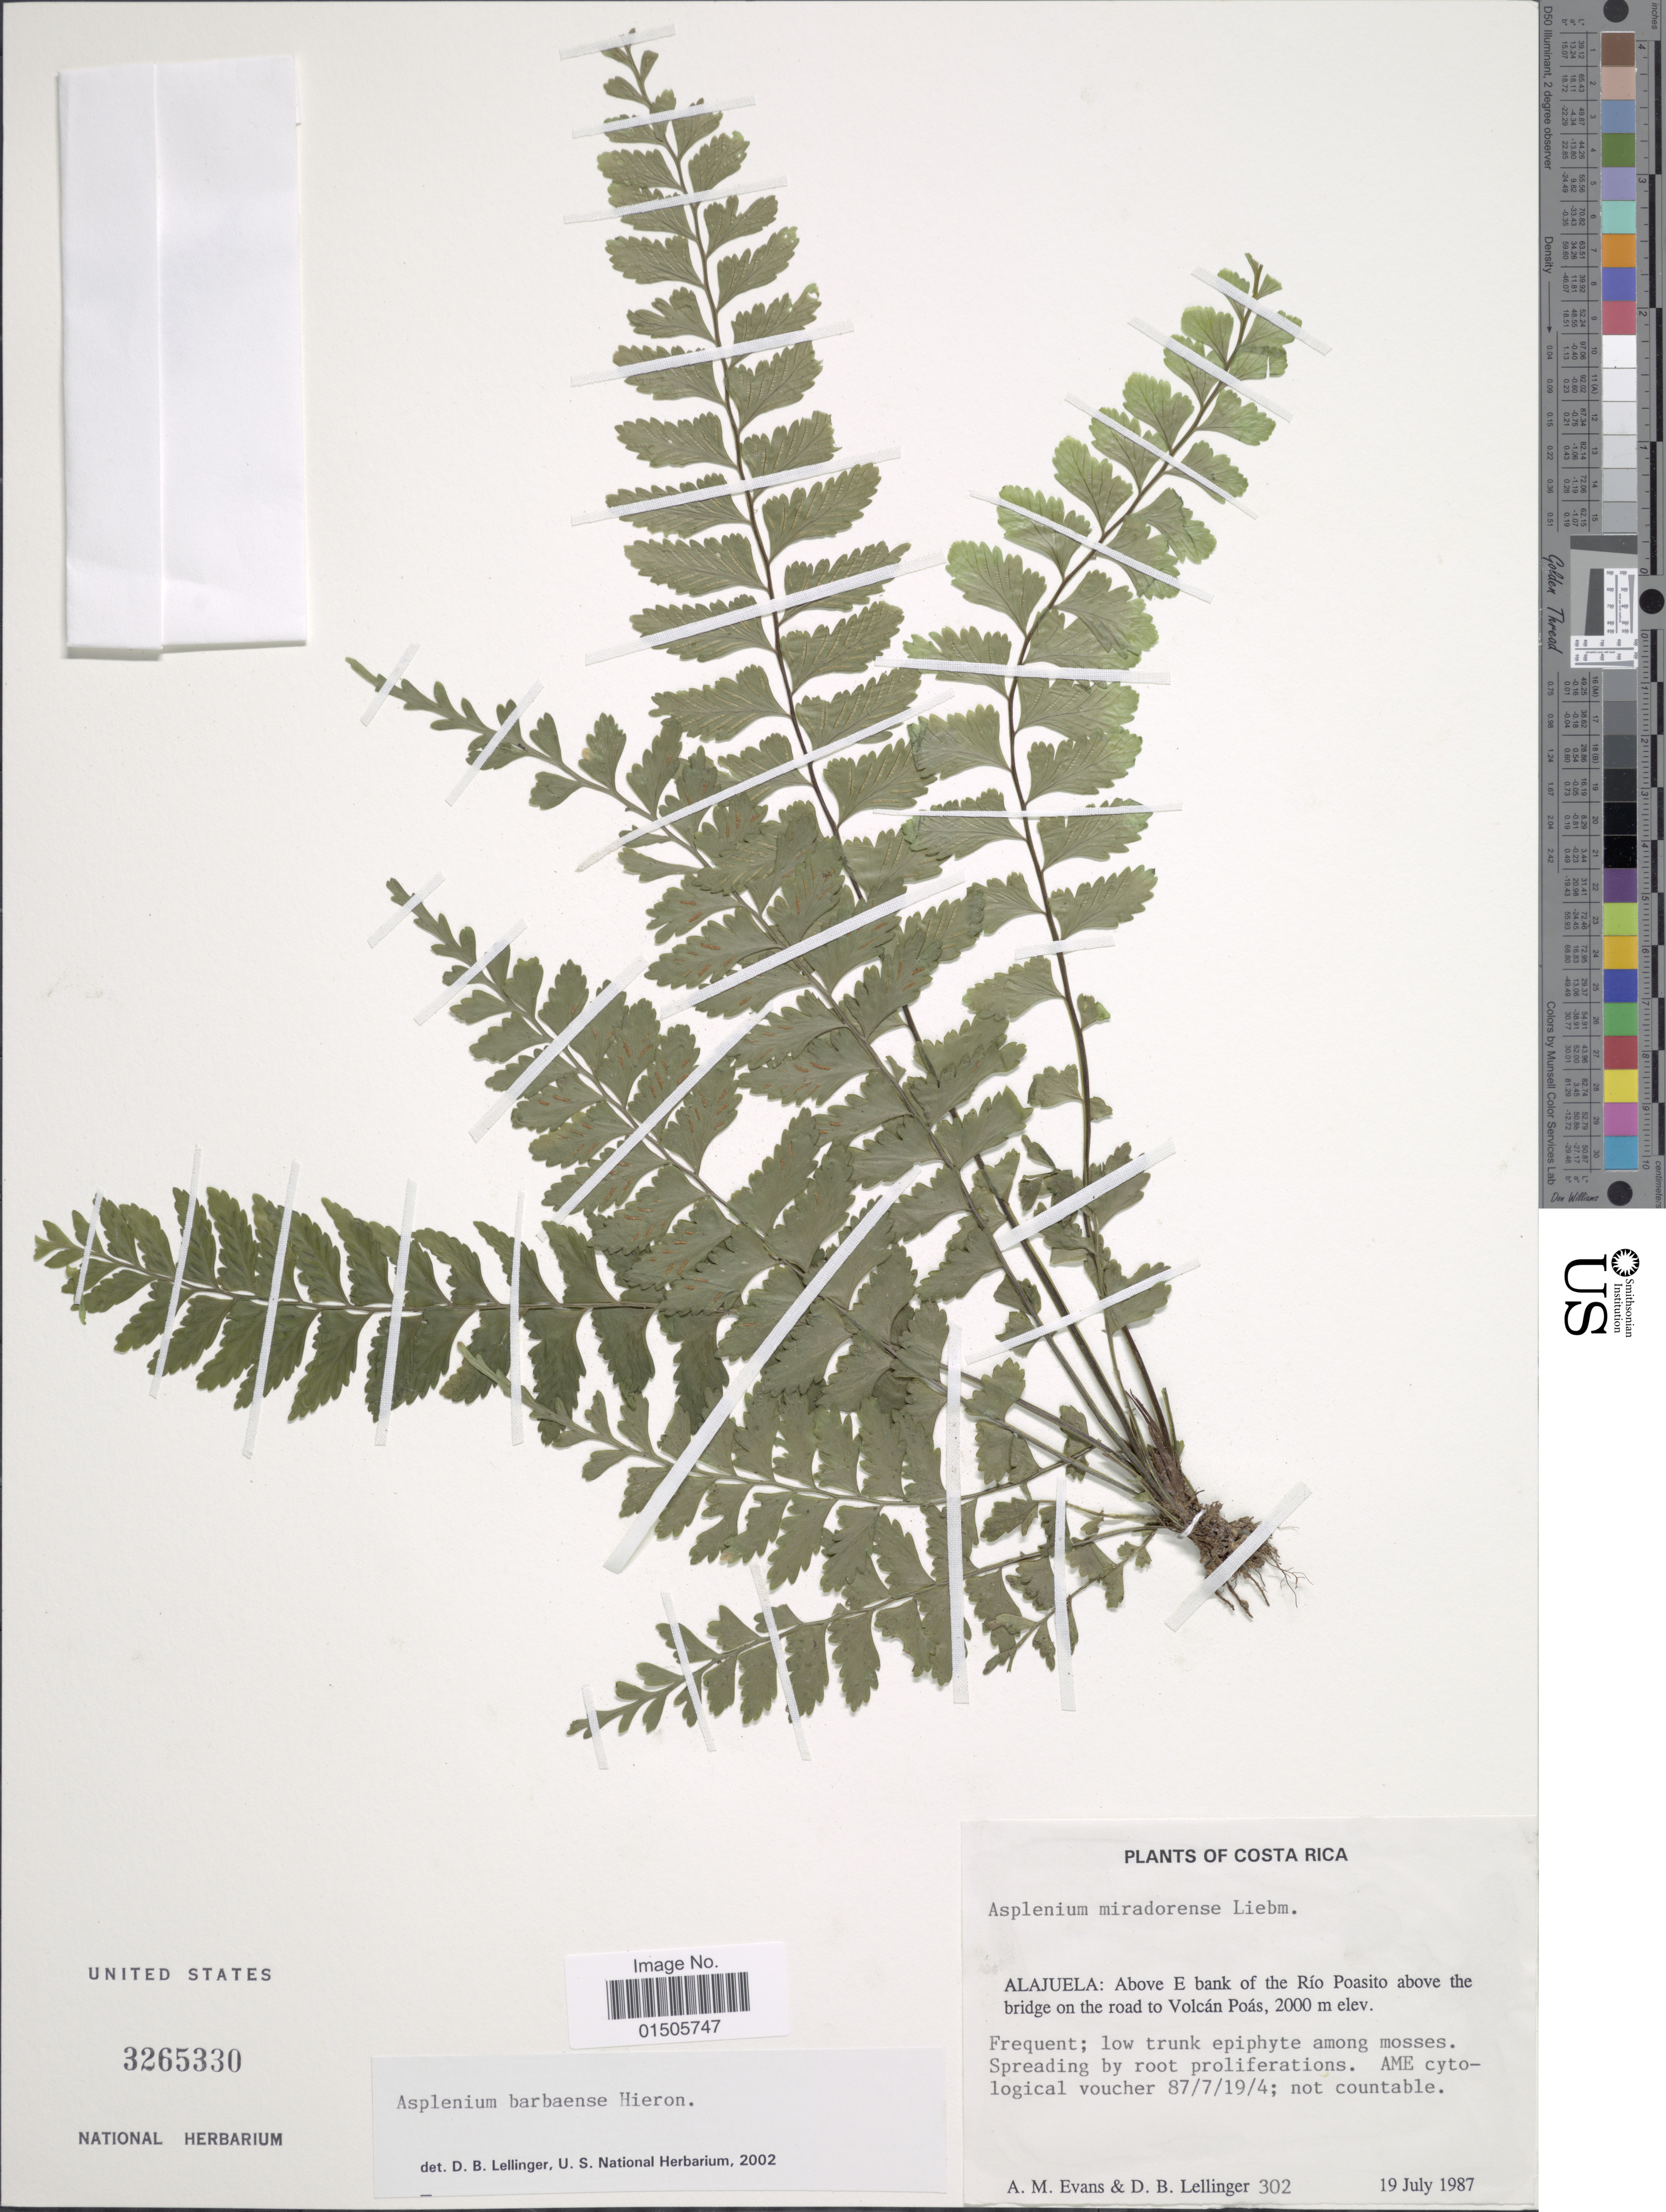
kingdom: Plantae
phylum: Tracheophyta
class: Polypodiopsida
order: Polypodiales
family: Aspleniaceae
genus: Asplenium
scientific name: Asplenium barbaense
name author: Hieron.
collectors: A. M. Evans & D. B. Lellinger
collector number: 302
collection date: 1987-07-19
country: Costa Rica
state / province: Alajuela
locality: Above E bank of the Rio Poasito above the bridge on the road to Volcan Poas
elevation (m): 2000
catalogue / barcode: US 3265330